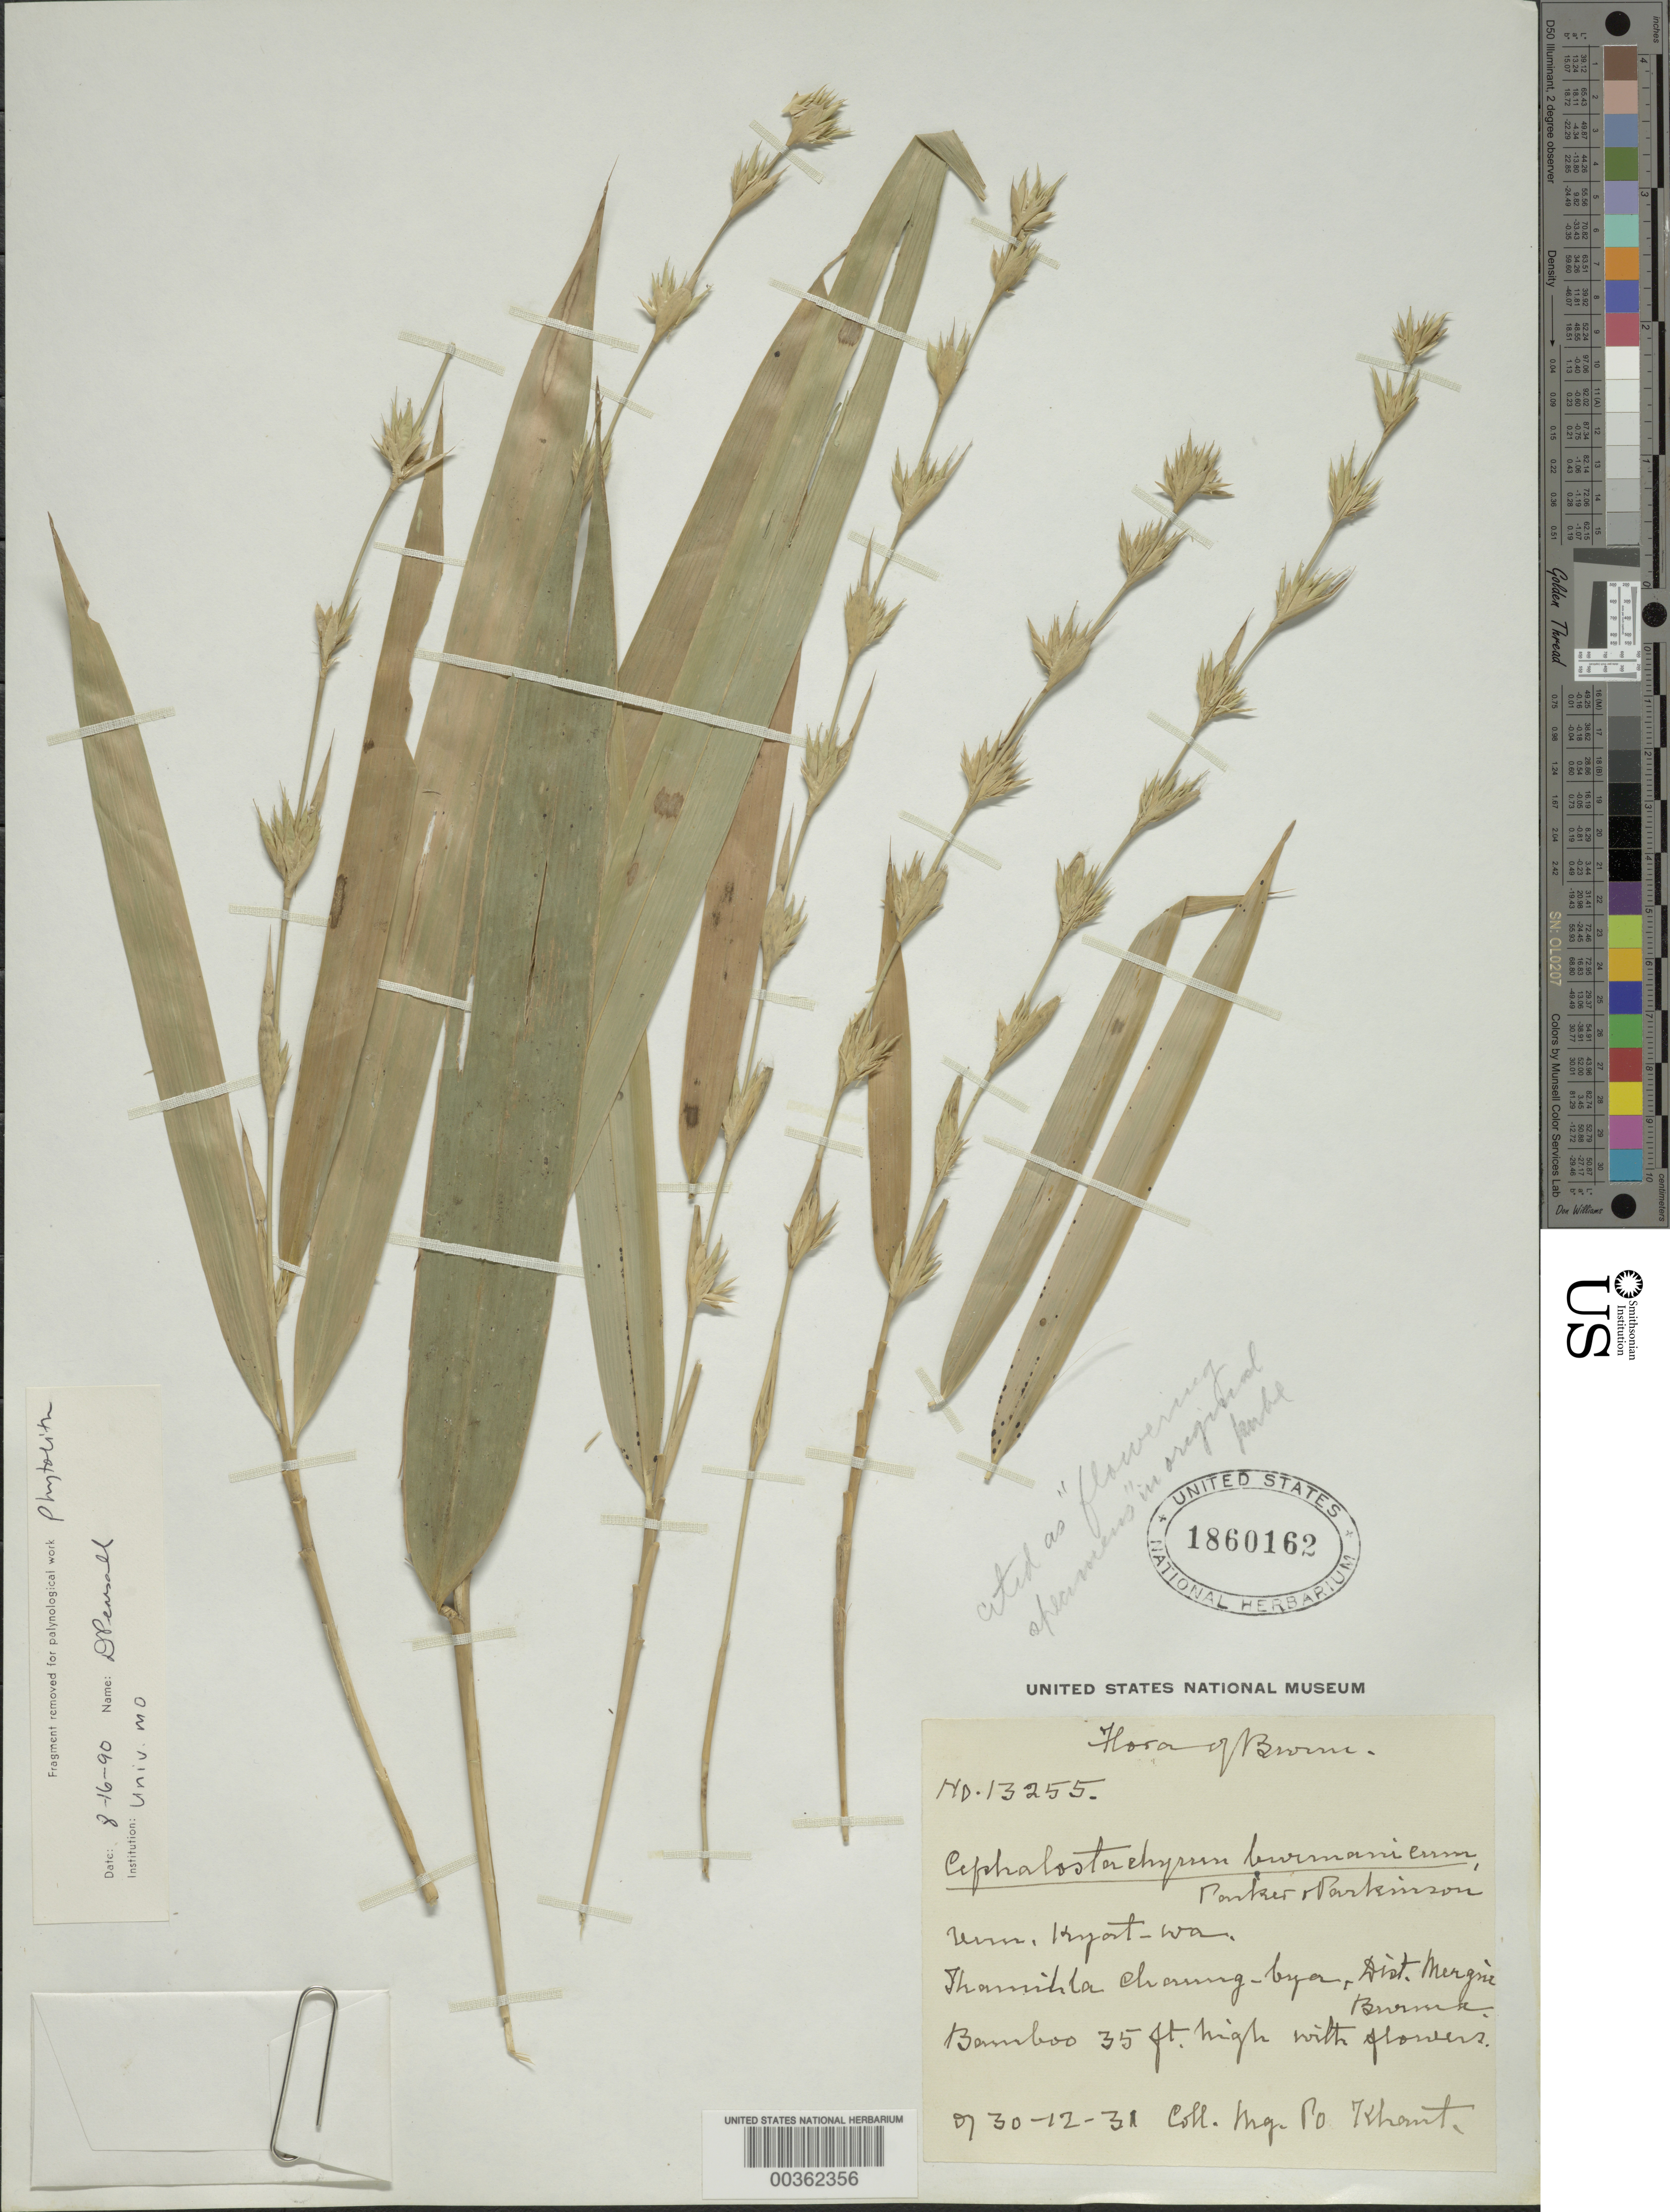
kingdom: Plantae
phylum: Tracheophyta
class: Liliopsida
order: Poales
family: Poaceae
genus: Cephalostachyum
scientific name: Cephalostachyum burmanicum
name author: R. Parker & C.E. Parkinson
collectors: G. Khant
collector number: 13255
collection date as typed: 30 Dec 1931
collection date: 1931-12-30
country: Myanmar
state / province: Magway / Tanintharyi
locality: Magwe District, Mergui Dist.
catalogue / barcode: US 1860162